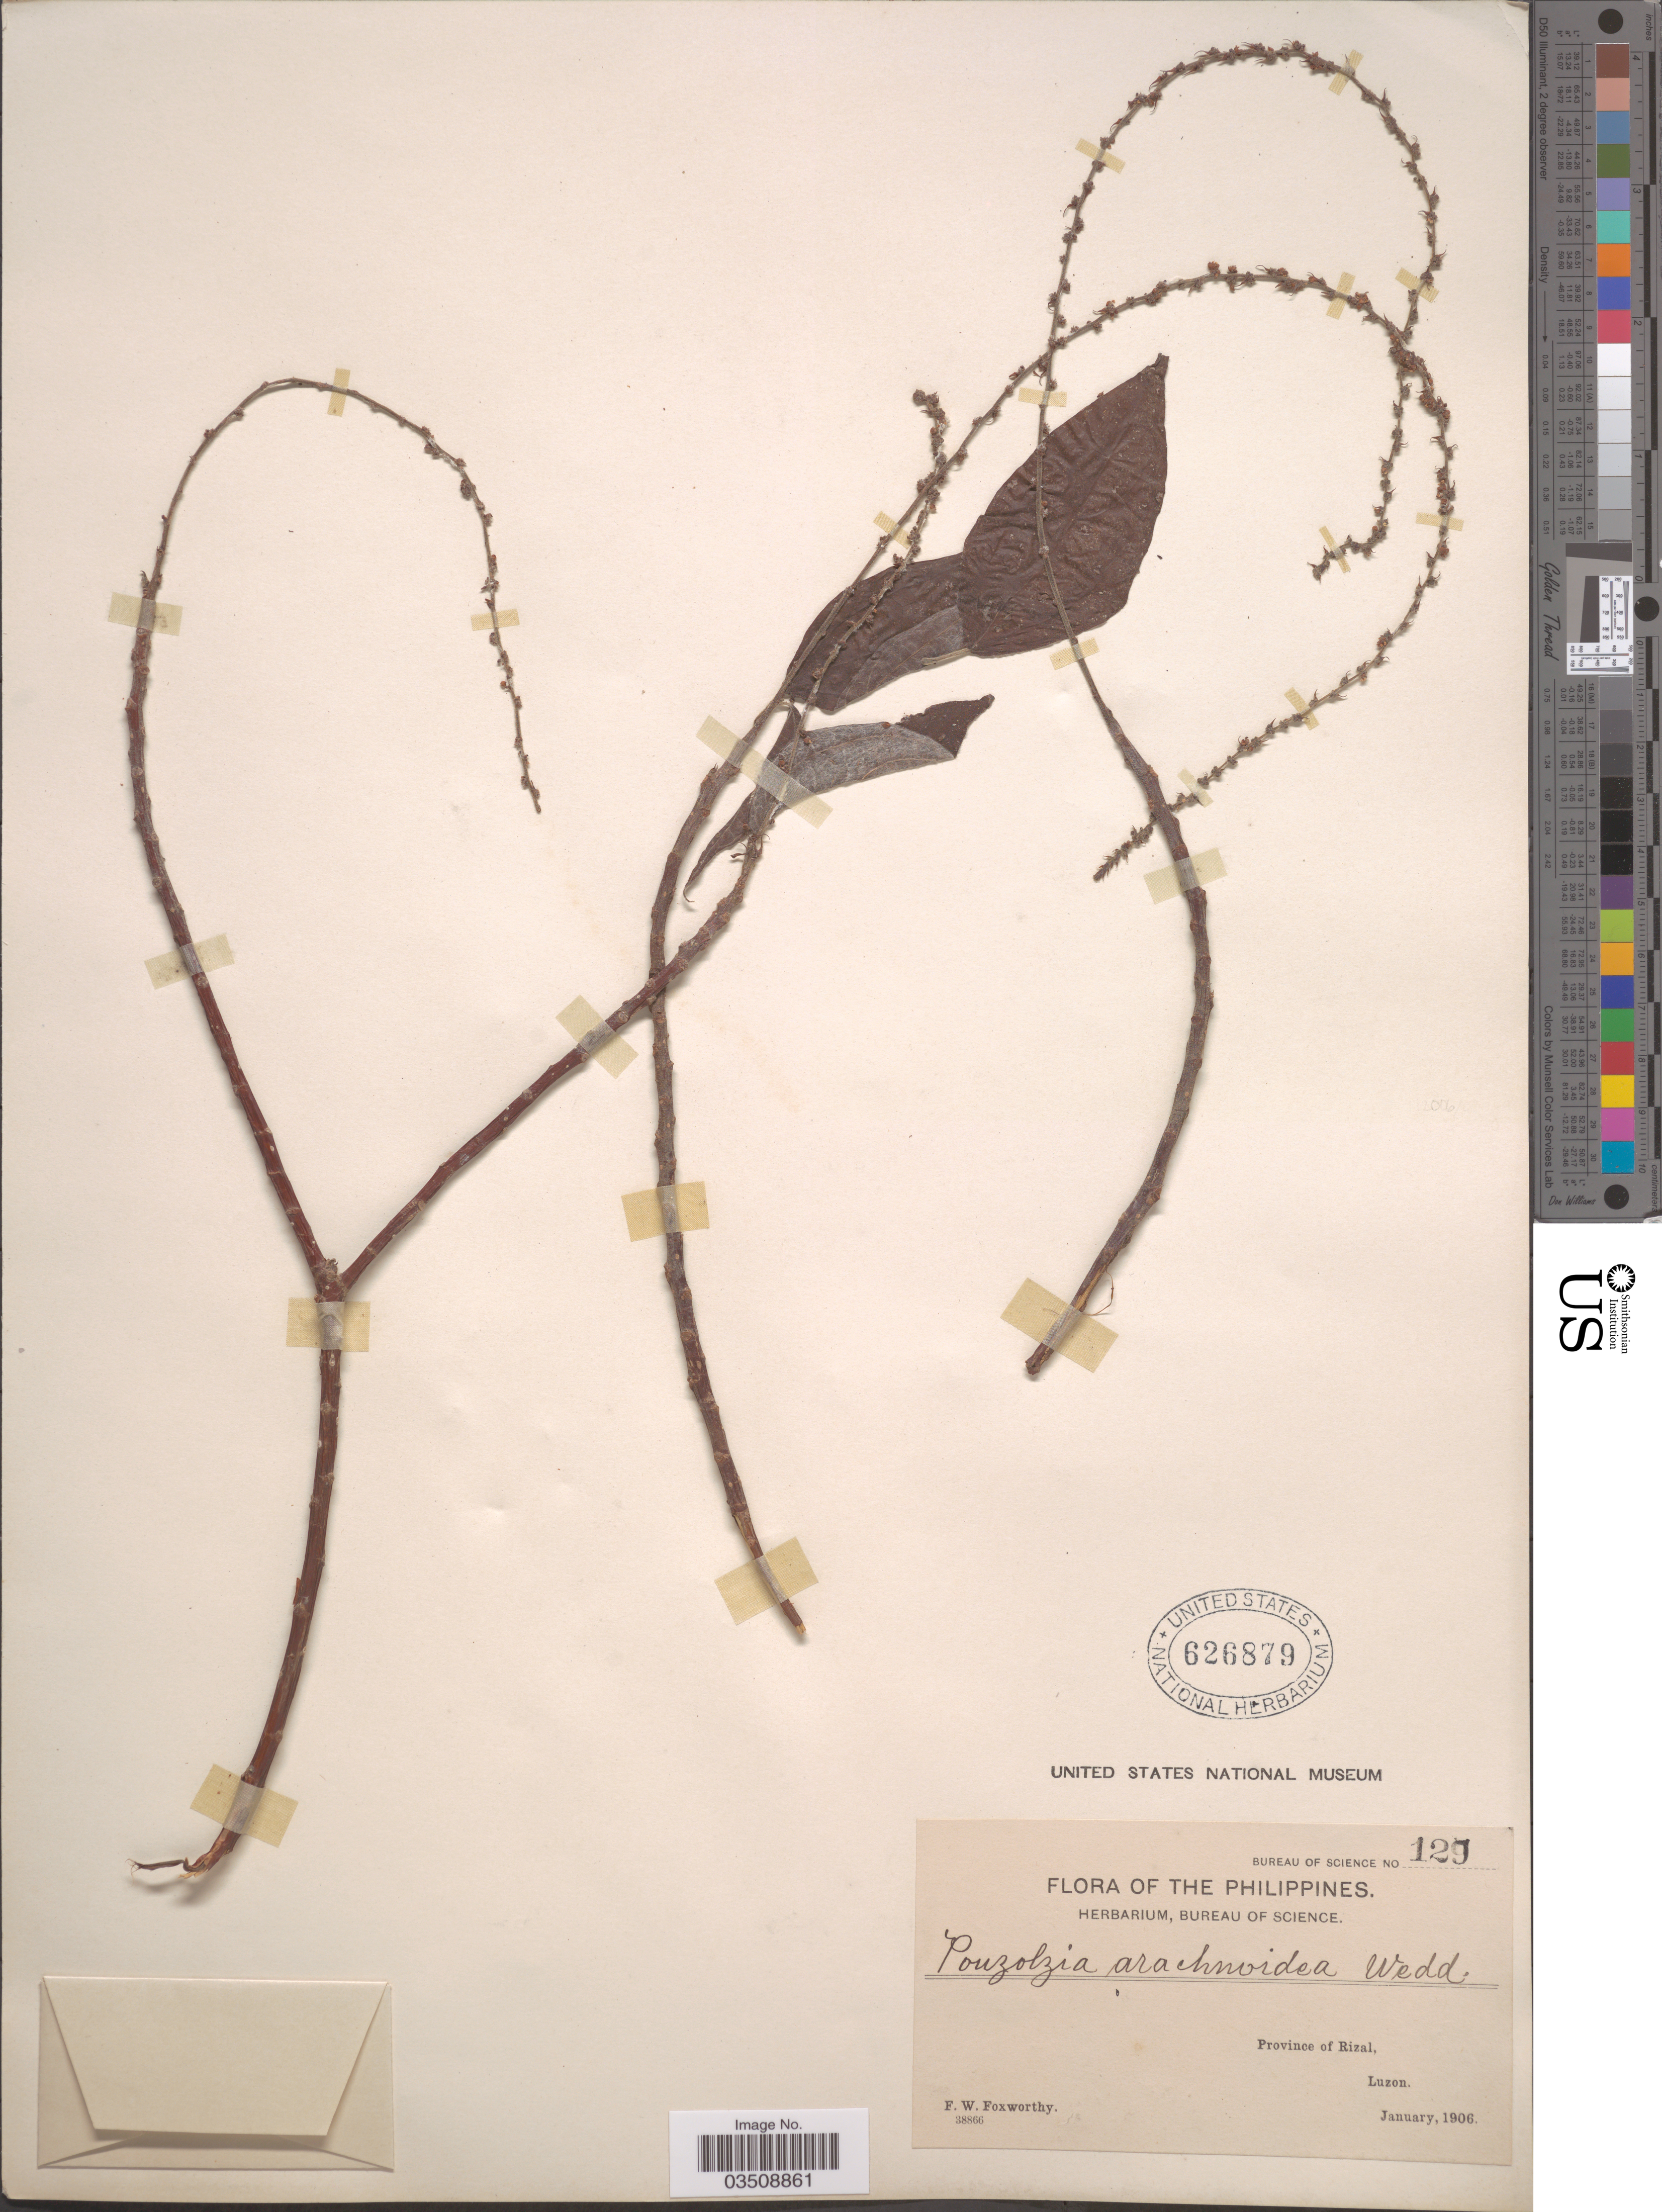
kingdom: Plantae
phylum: Tracheophyta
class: Magnoliopsida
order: Rosales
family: Urticaceae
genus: Pouzolzia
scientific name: Pouzolzia arachnoidea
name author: Wedd.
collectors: F. W. Foxworthy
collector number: Bureau of Science 129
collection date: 1906-01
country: Philippines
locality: Province of Rizal, Luzon.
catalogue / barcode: US 626879